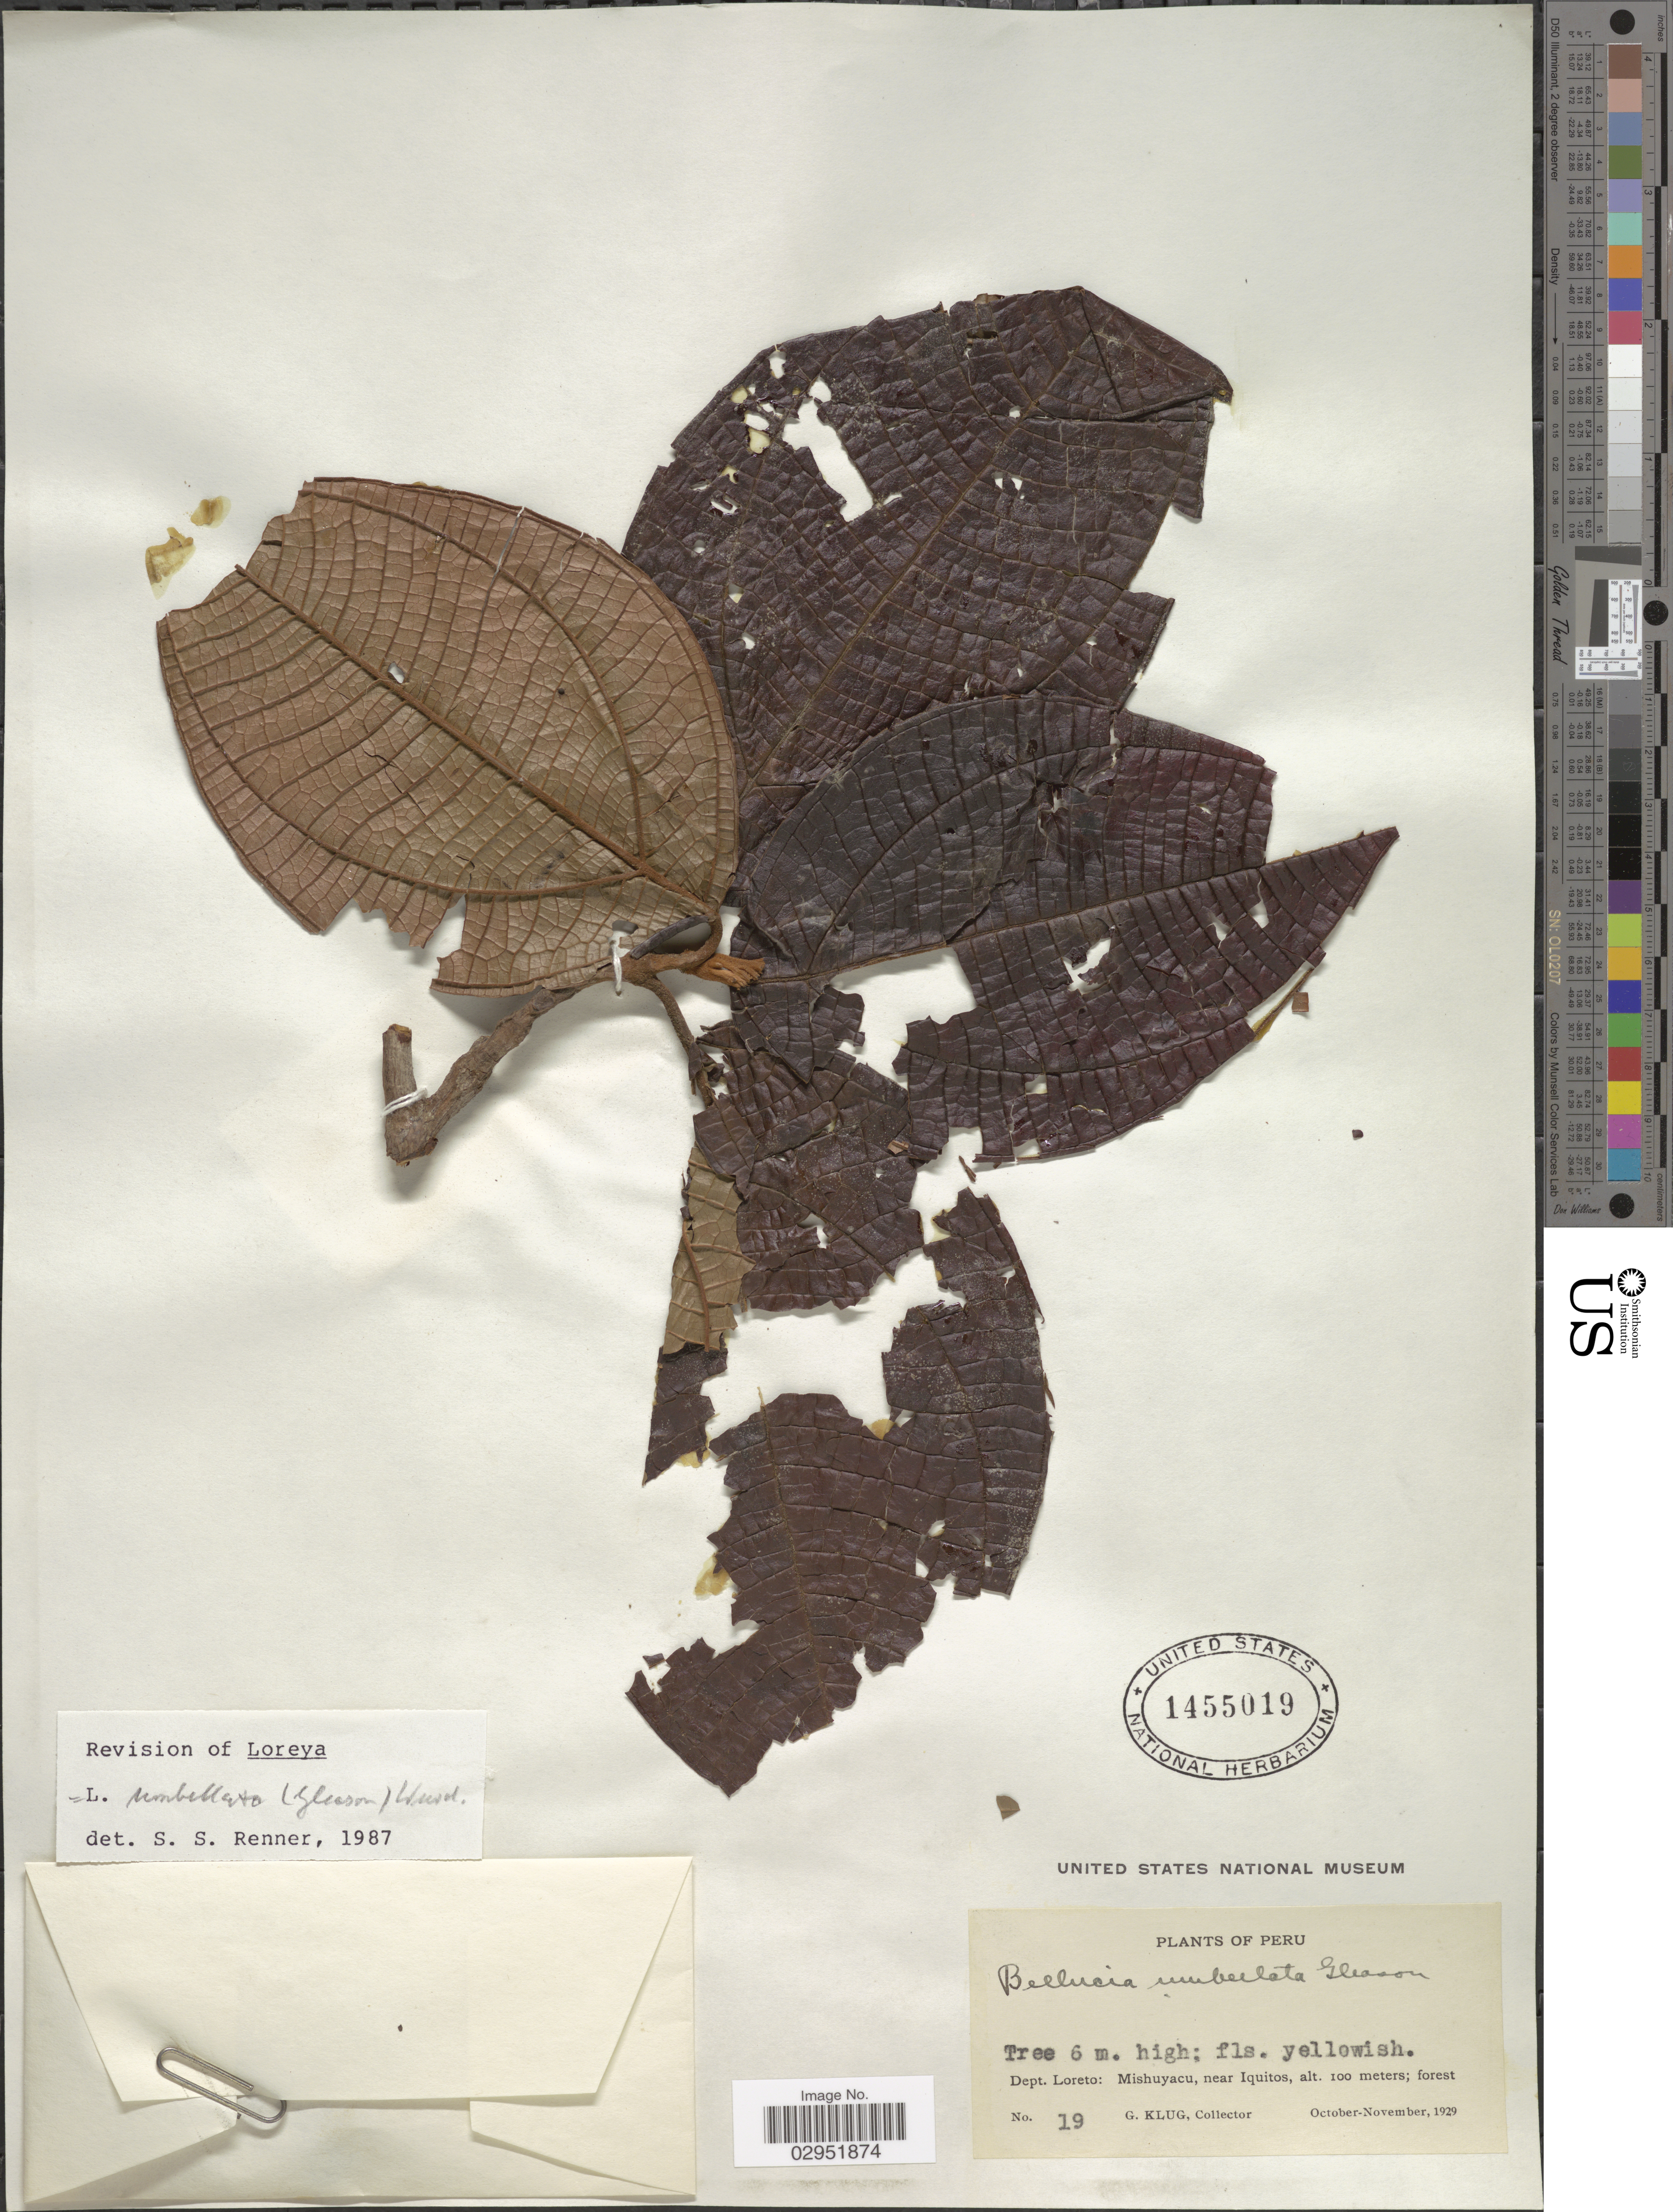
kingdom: Plantae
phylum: Tracheophyta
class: Magnoliopsida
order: Myrtales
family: Melastomataceae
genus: Bellucia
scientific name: Bellucia umbellata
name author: Gleason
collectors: G. Klug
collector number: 19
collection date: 1929-10/1929-11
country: Peru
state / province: Loreto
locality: Dept. Loreto: Mishuyacu, near Iquitos.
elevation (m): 100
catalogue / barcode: US 1455019